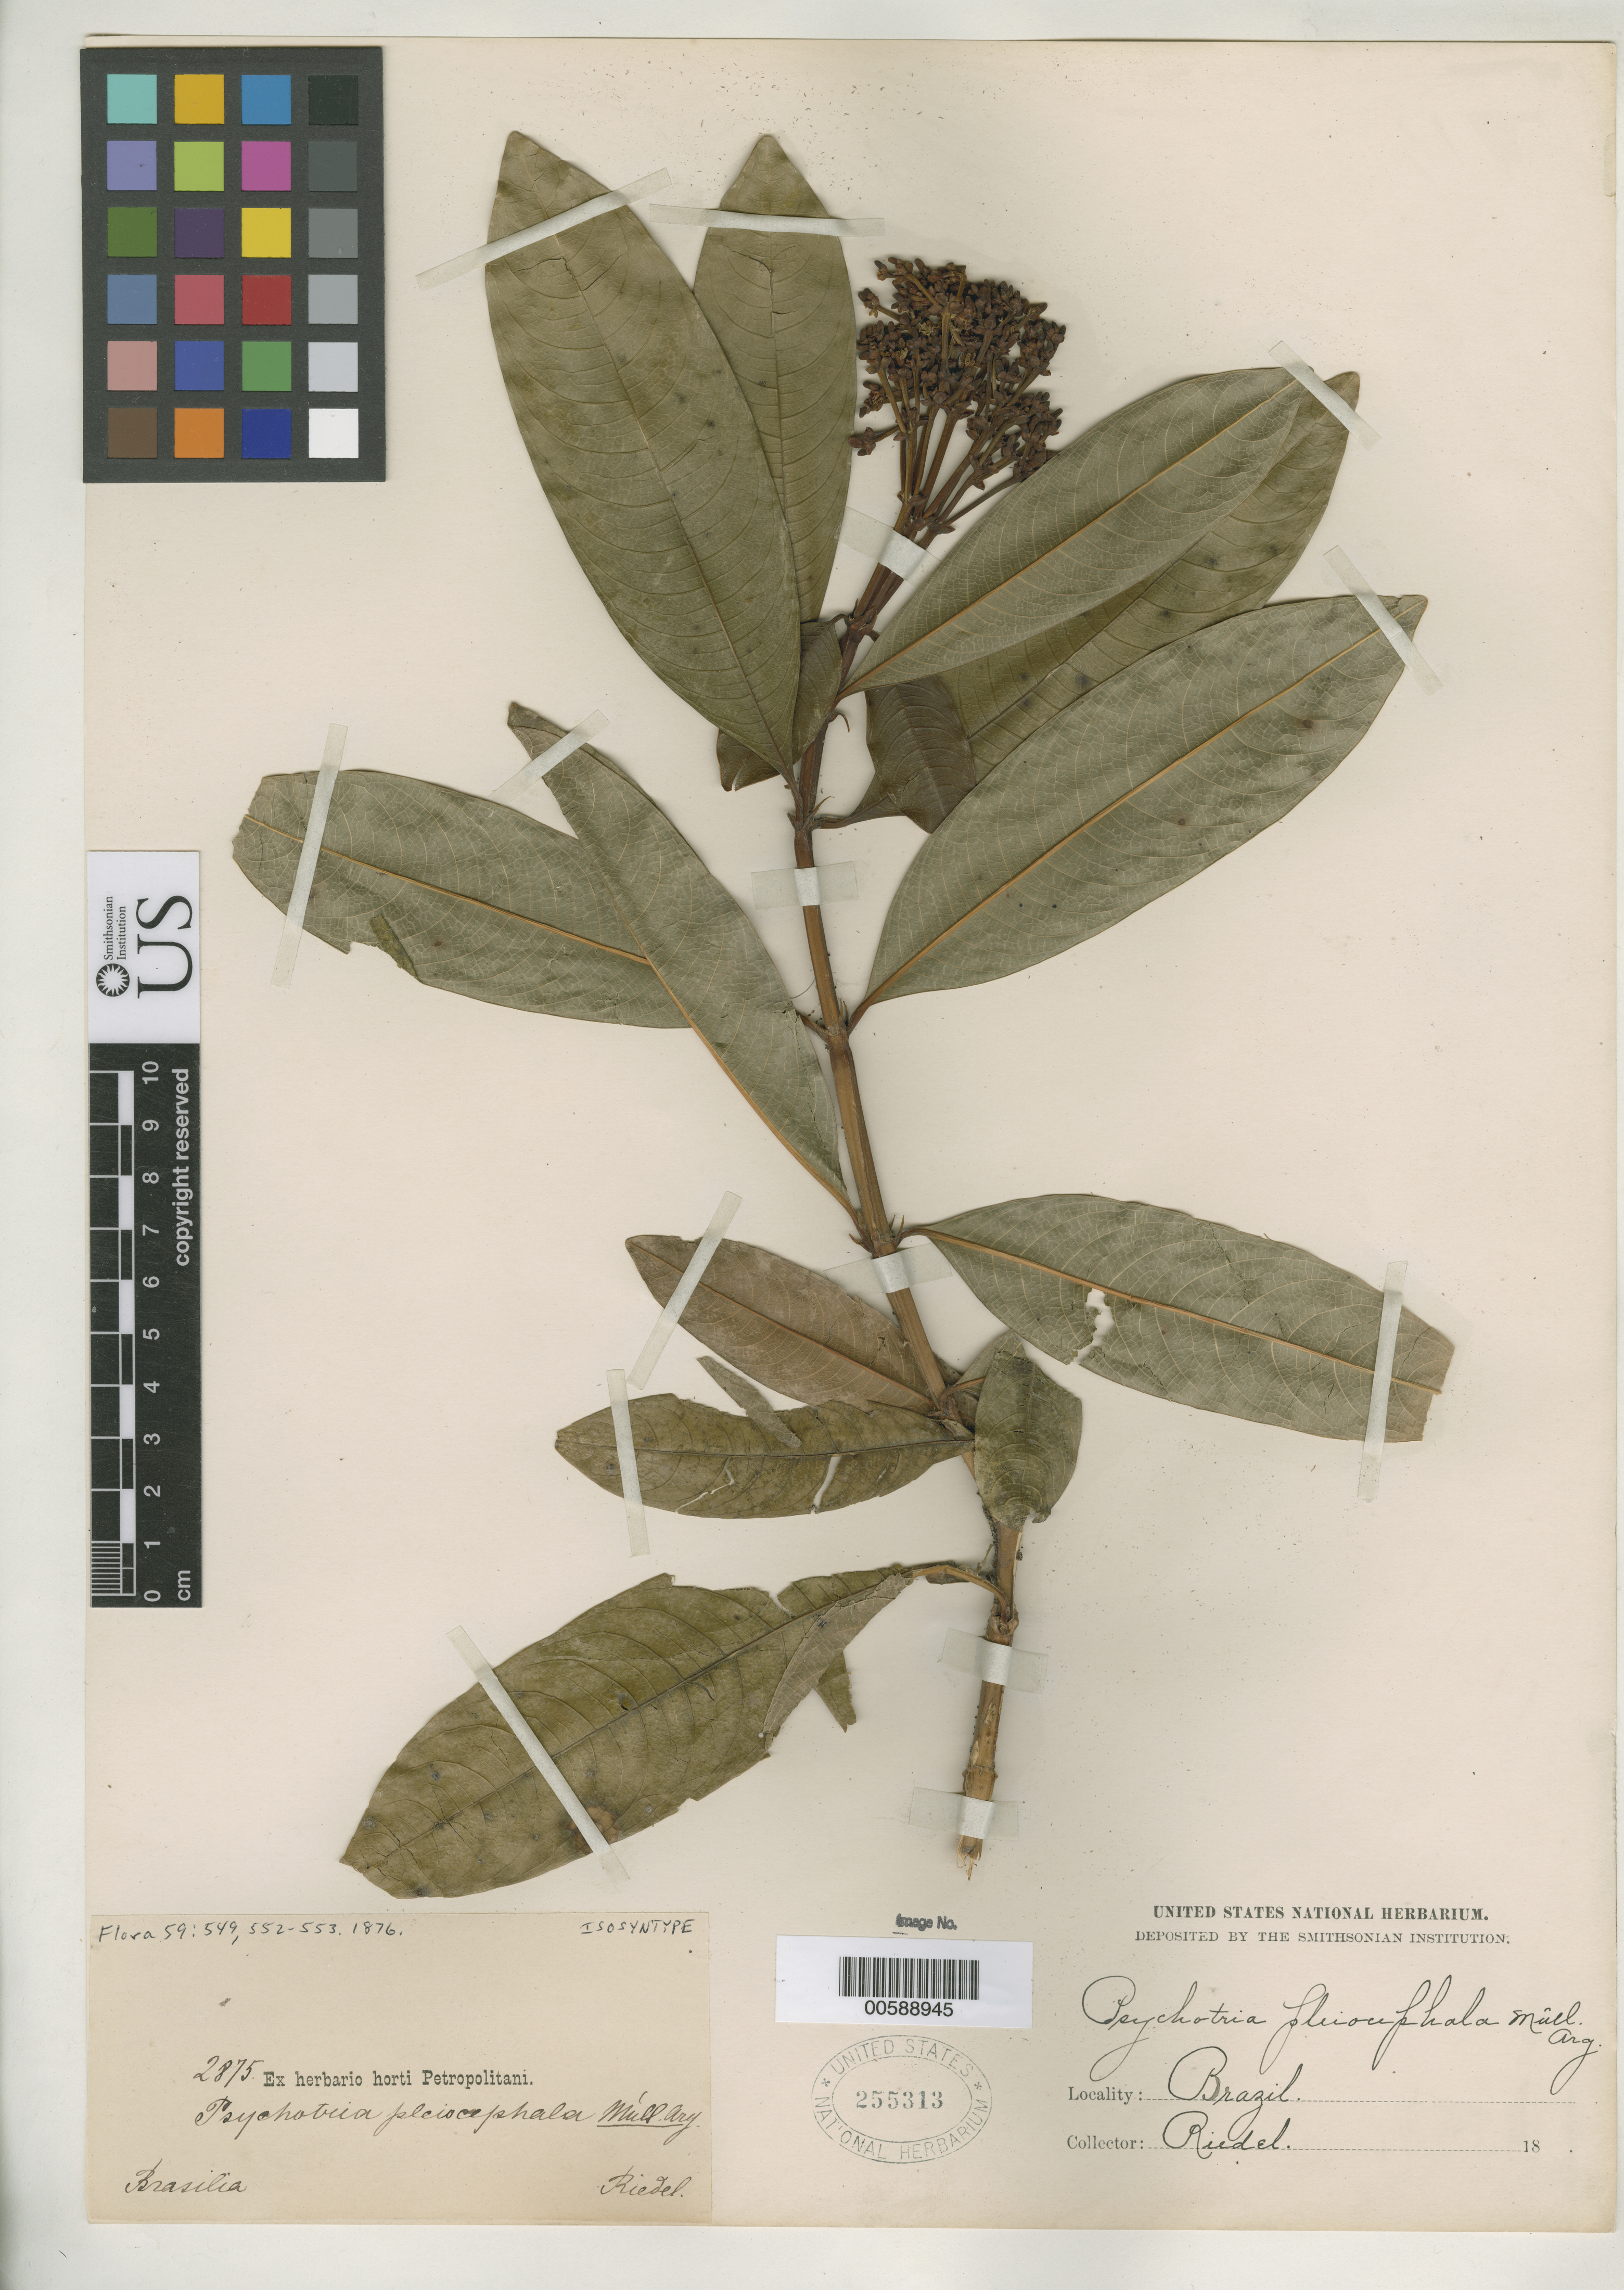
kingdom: Plantae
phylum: Tracheophyta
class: Magnoliopsida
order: Gentianales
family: Rubiaceae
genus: Psychotria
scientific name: Psychotria pleiocephala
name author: Müll. Arg.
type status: Isosyntype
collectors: L. Riedel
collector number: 2875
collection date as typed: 18--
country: Brazil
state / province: Minas Gerais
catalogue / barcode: US 255313